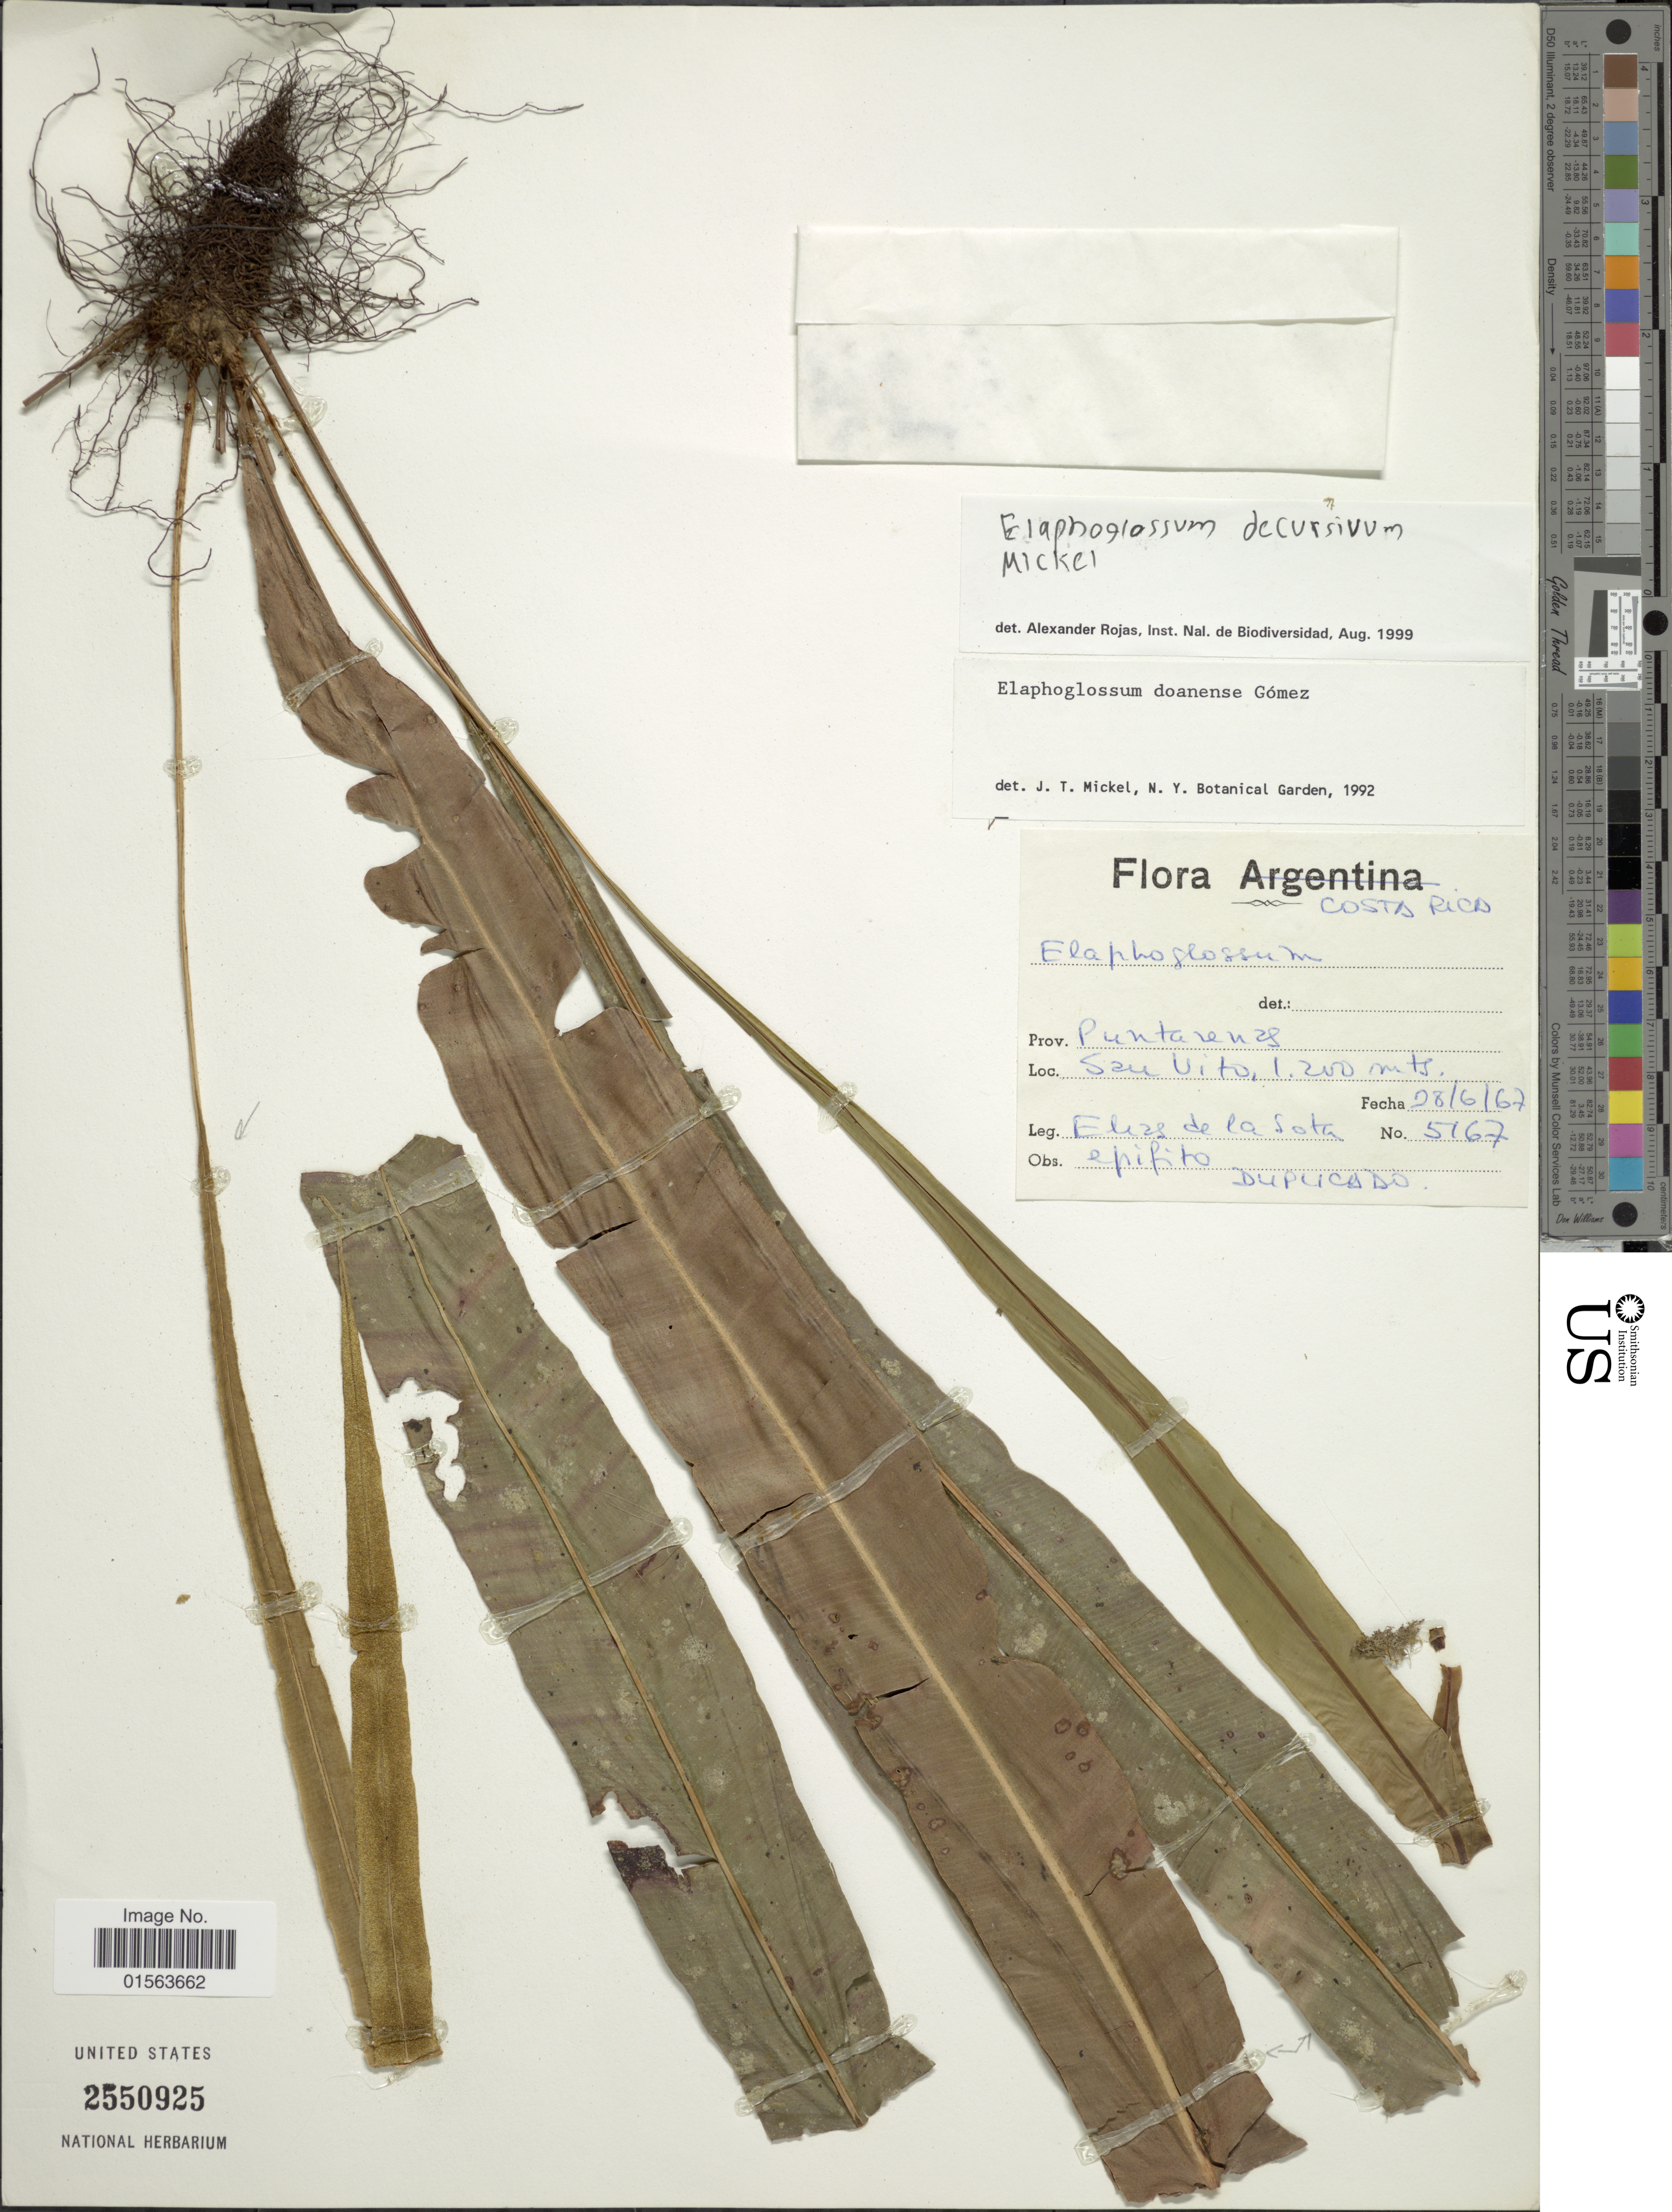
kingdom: Plantae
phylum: Tracheophyta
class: Polypodiopsida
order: Polypodiales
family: Dryopteridaceae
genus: Elaphoglossum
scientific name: Elaphoglossum decursivum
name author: Mickel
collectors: E. R. de la Sota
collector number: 5167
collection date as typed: Transcribed d/m/y: 28/6/67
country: Costa Rica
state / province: Puntarenas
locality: Prov. Puntarenas, San Vito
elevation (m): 1200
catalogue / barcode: US 2550925